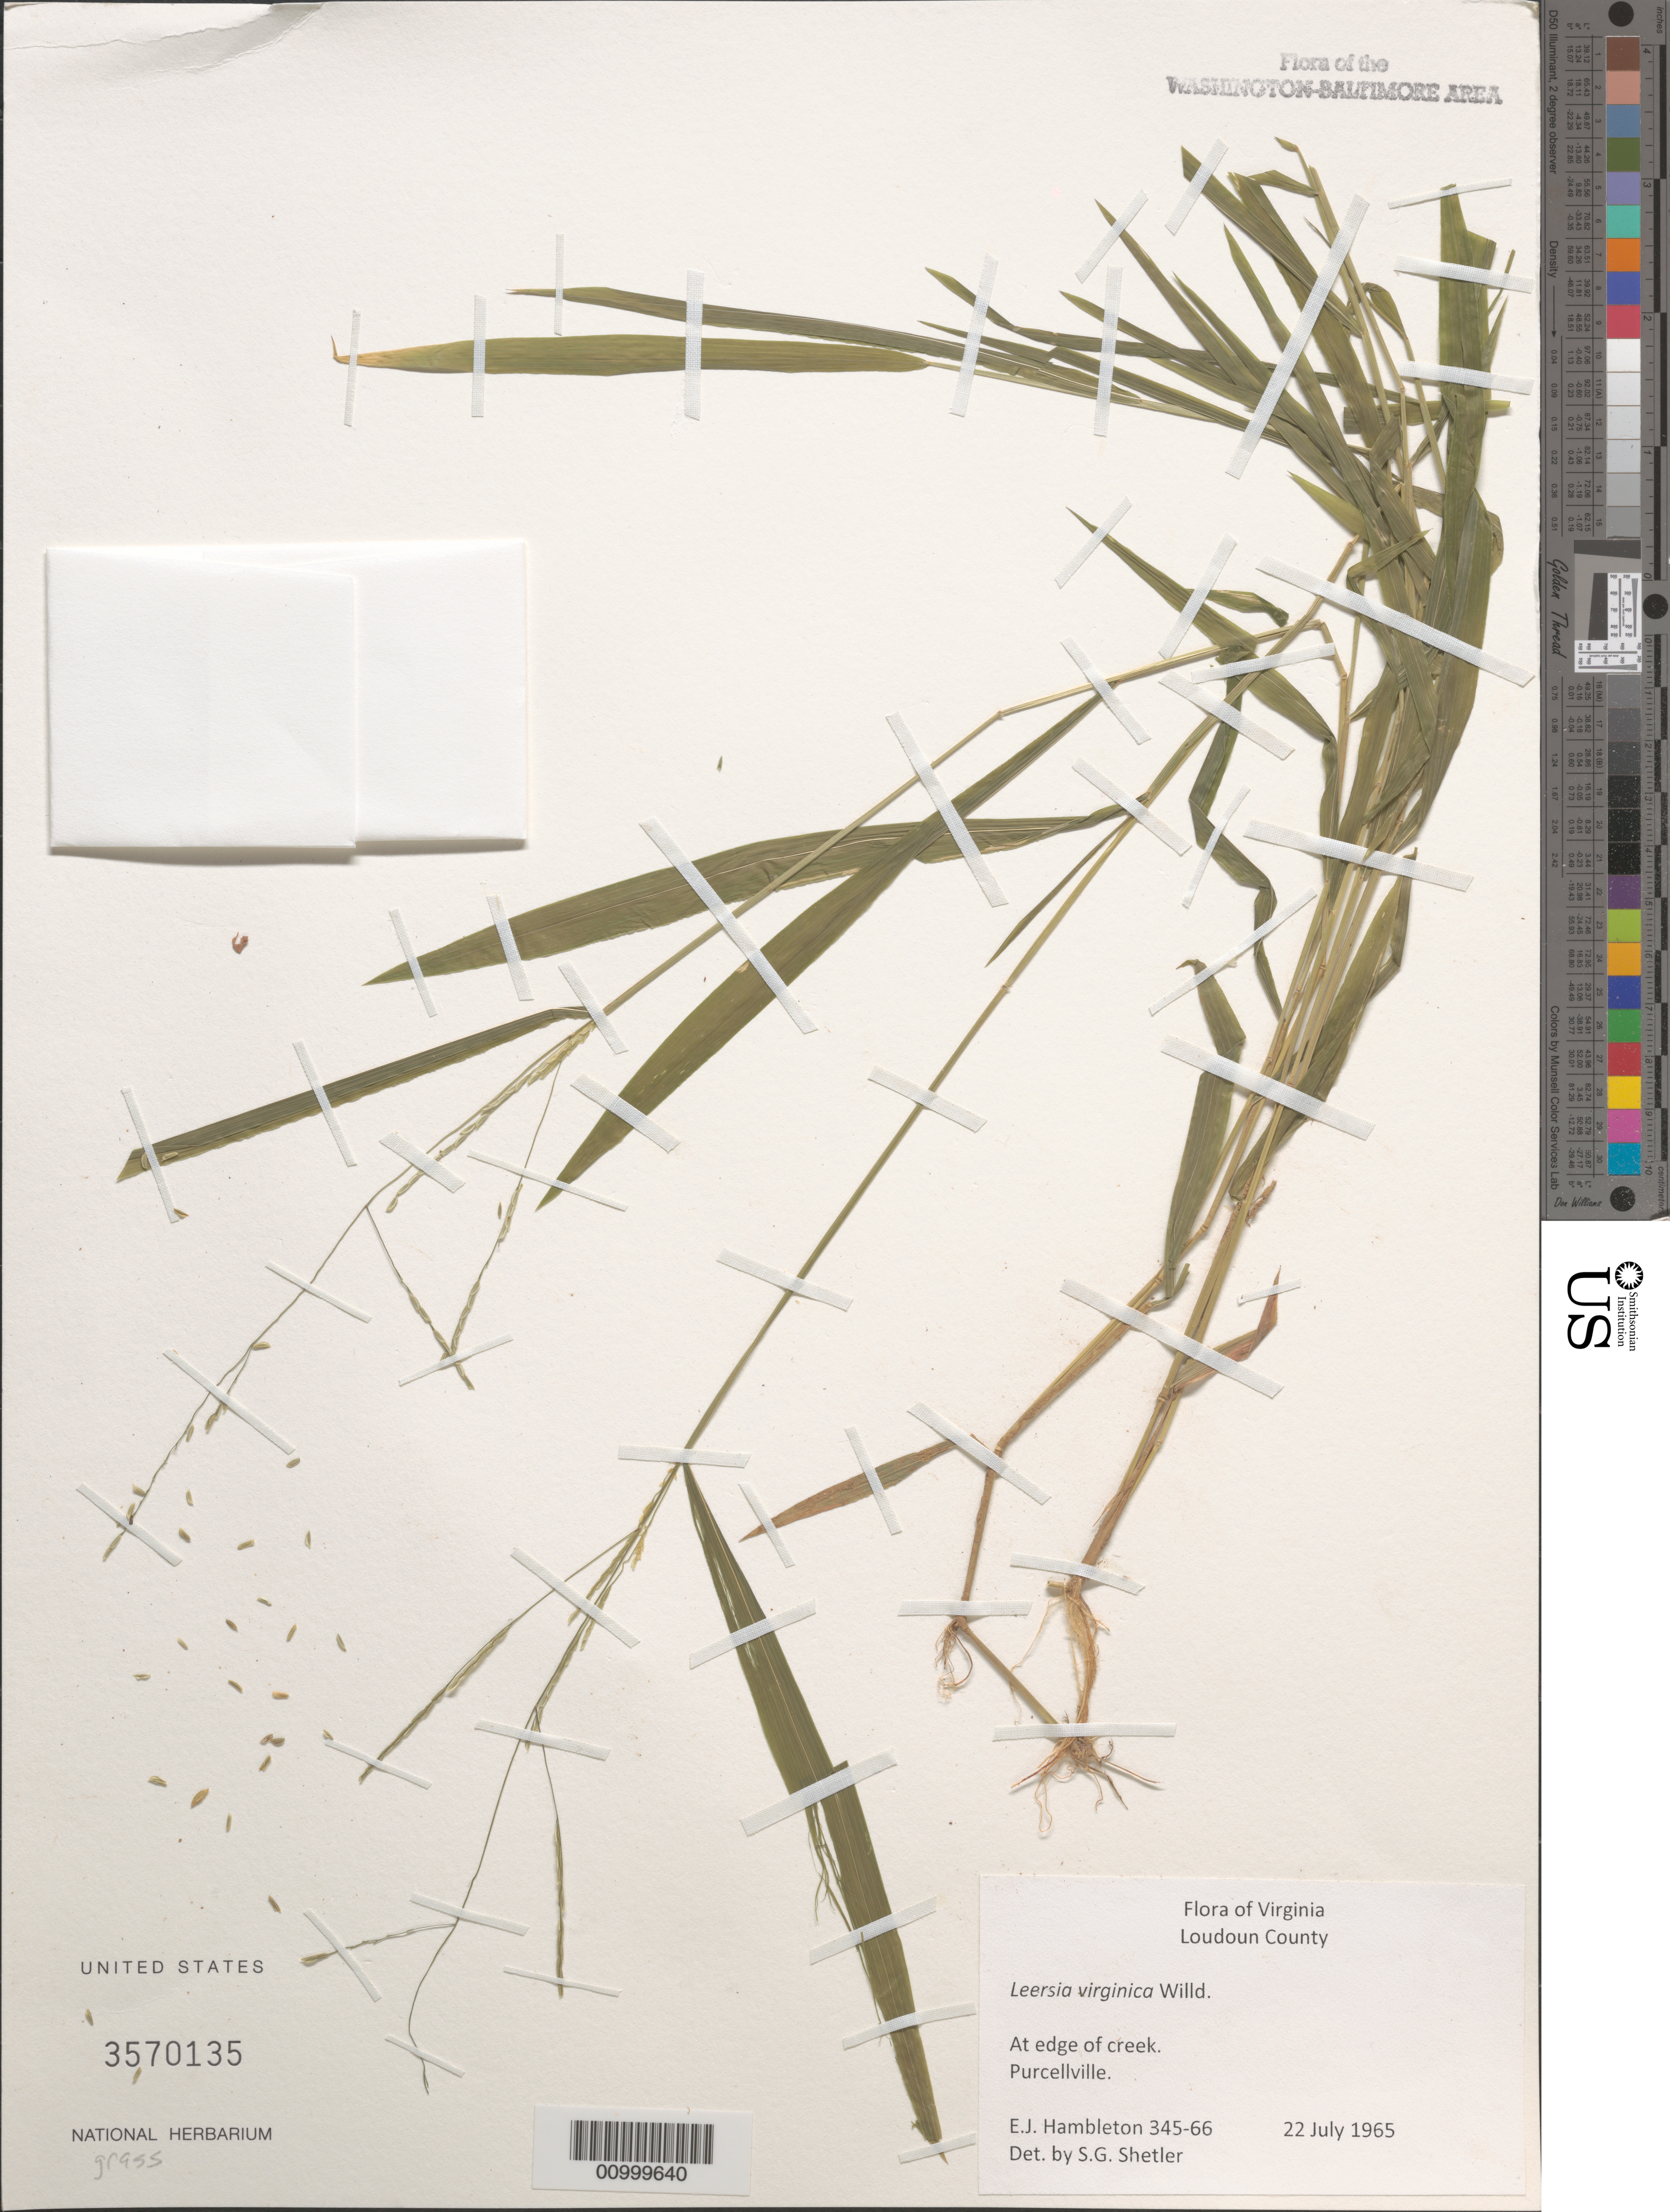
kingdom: Plantae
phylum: Tracheophyta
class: Liliopsida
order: Poales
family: Poaceae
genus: Leersia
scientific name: Leersia virginica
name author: Willd.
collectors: E. Hambleton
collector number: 345-66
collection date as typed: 22 July 1965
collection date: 1965-07-22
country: United States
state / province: Virginia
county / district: Loudoun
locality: Purcellville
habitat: At edge of creek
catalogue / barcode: US 3570135